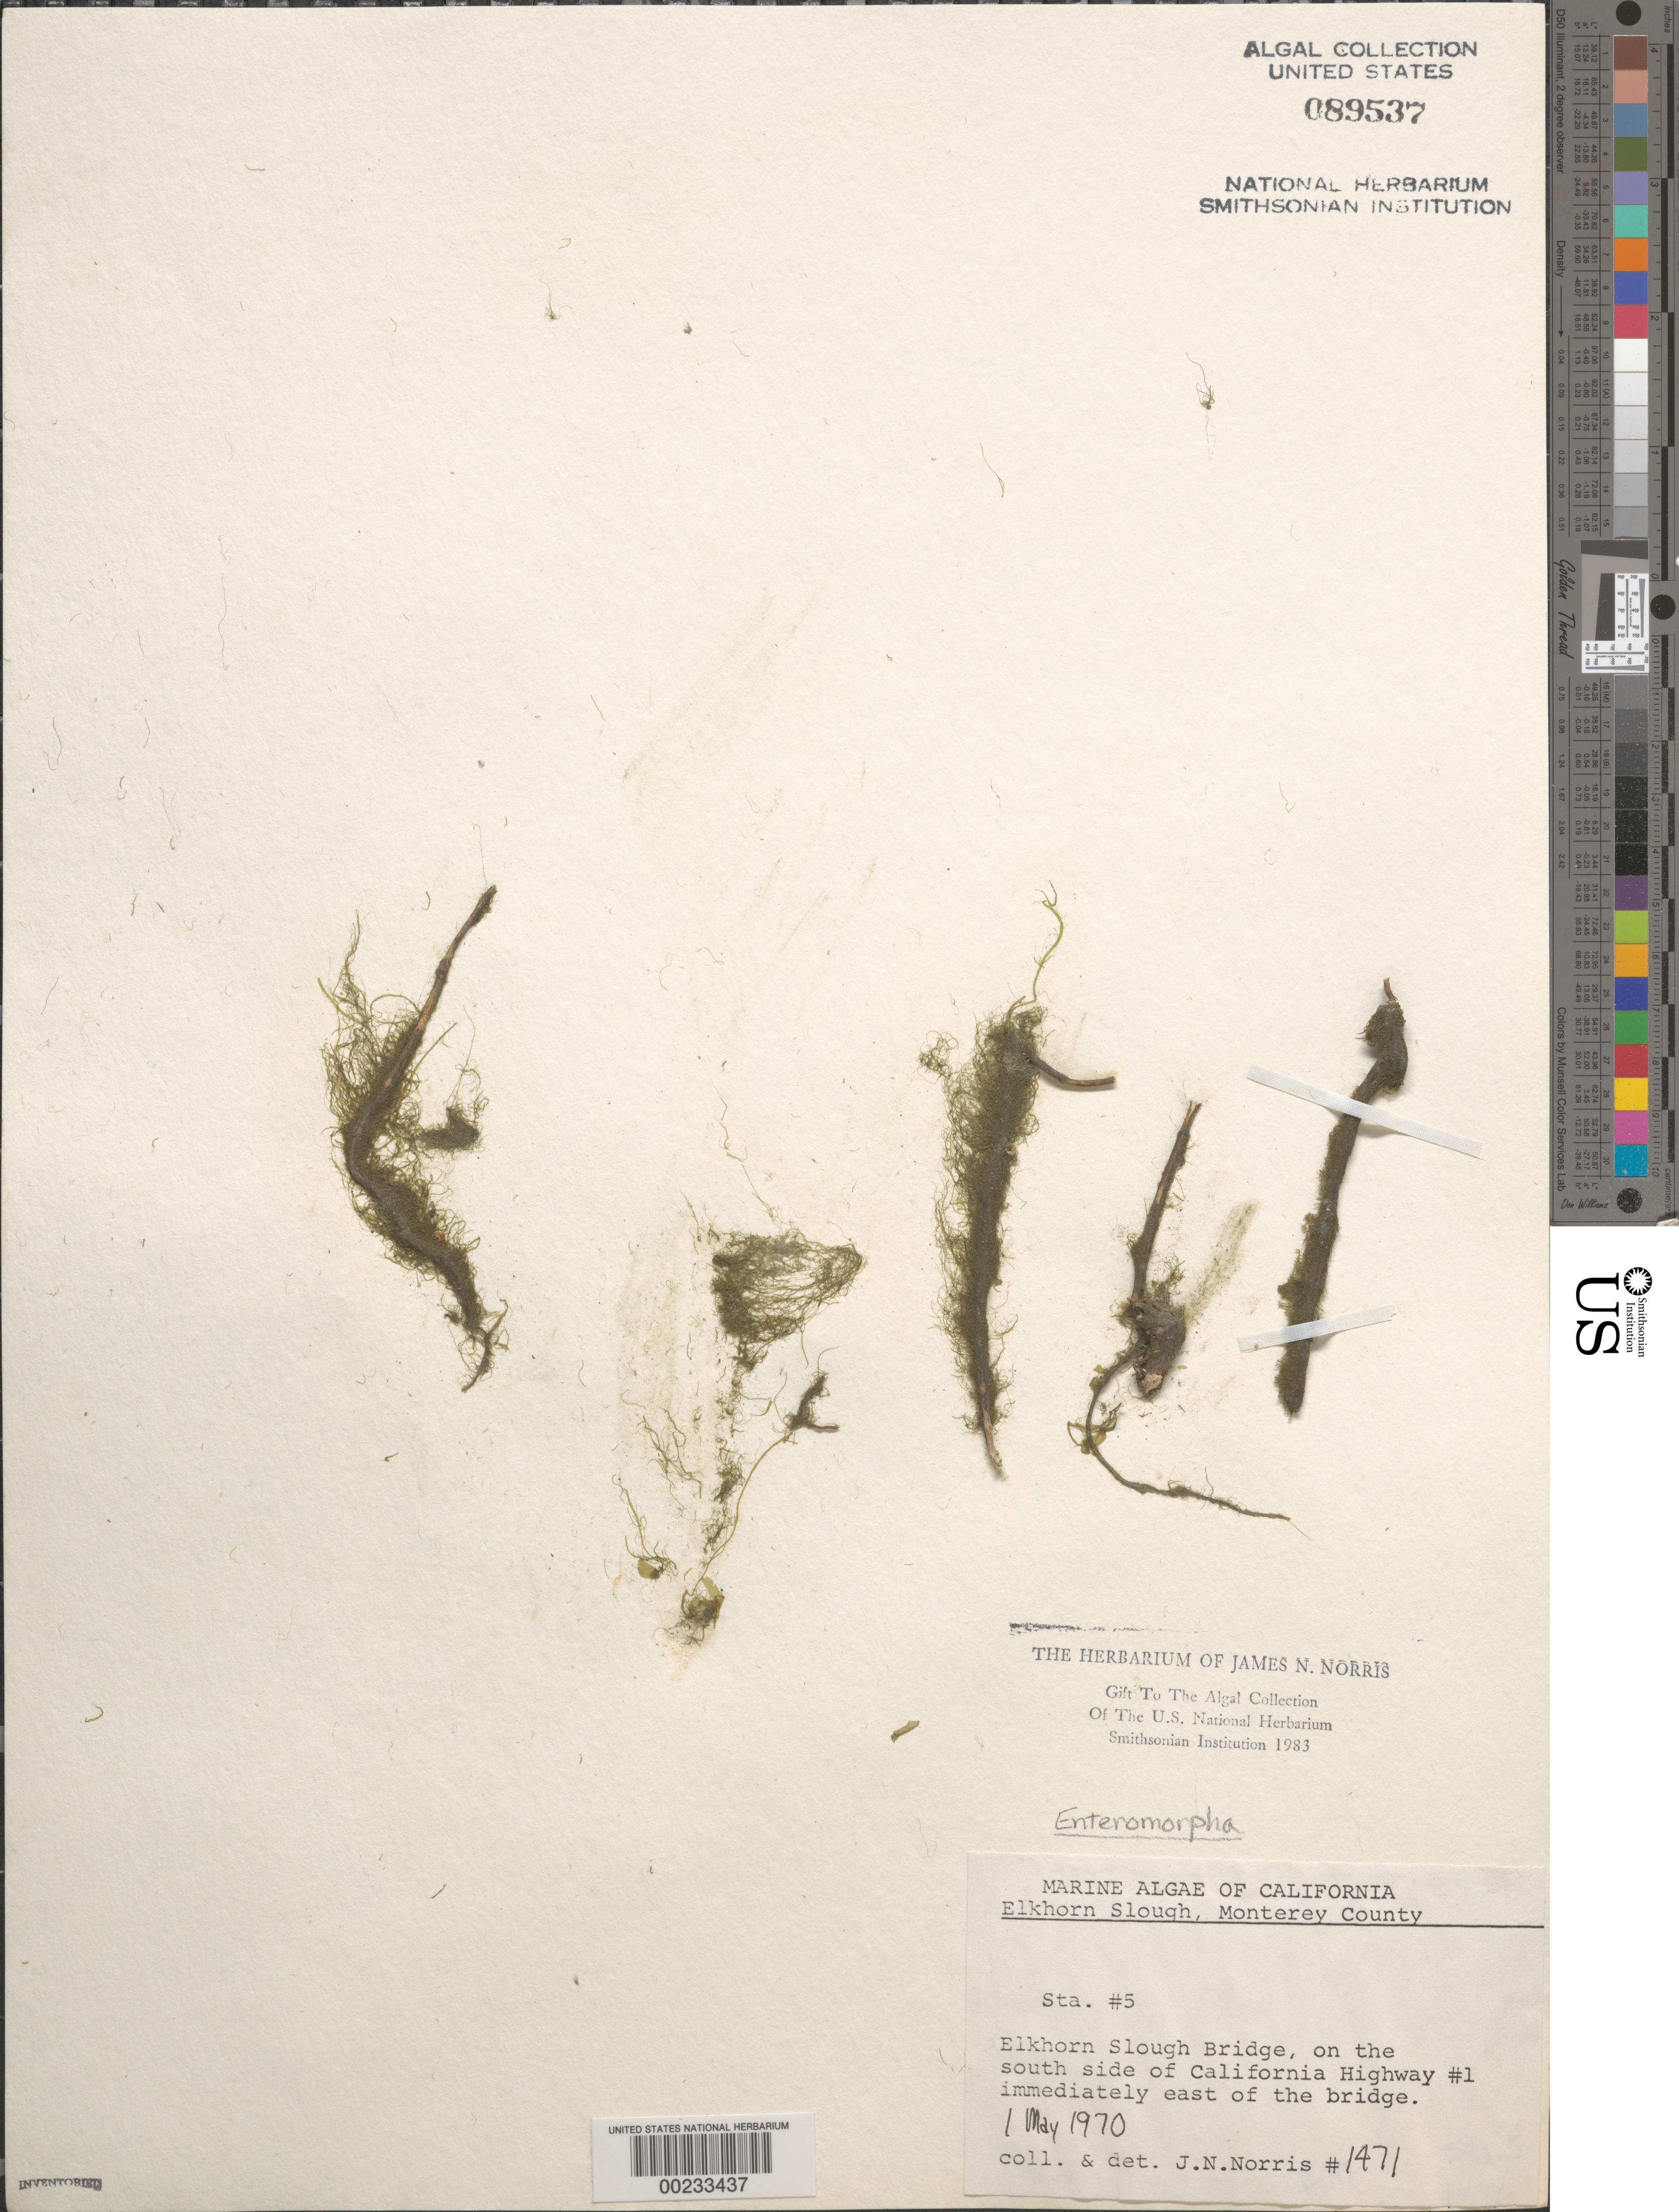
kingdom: Plantae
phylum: Chlorophyta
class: Ulvophyceae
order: Ulvales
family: Ulvaceae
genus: Ulva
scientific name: Ulva sp.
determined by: Algae name updating Project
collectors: J. N. Norris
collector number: JN-1471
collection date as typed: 01 May 1970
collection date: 1970-05-01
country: United States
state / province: California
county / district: Monterey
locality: Elkhorn Slough, Elkhorn Slough Bridge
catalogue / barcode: US 89537